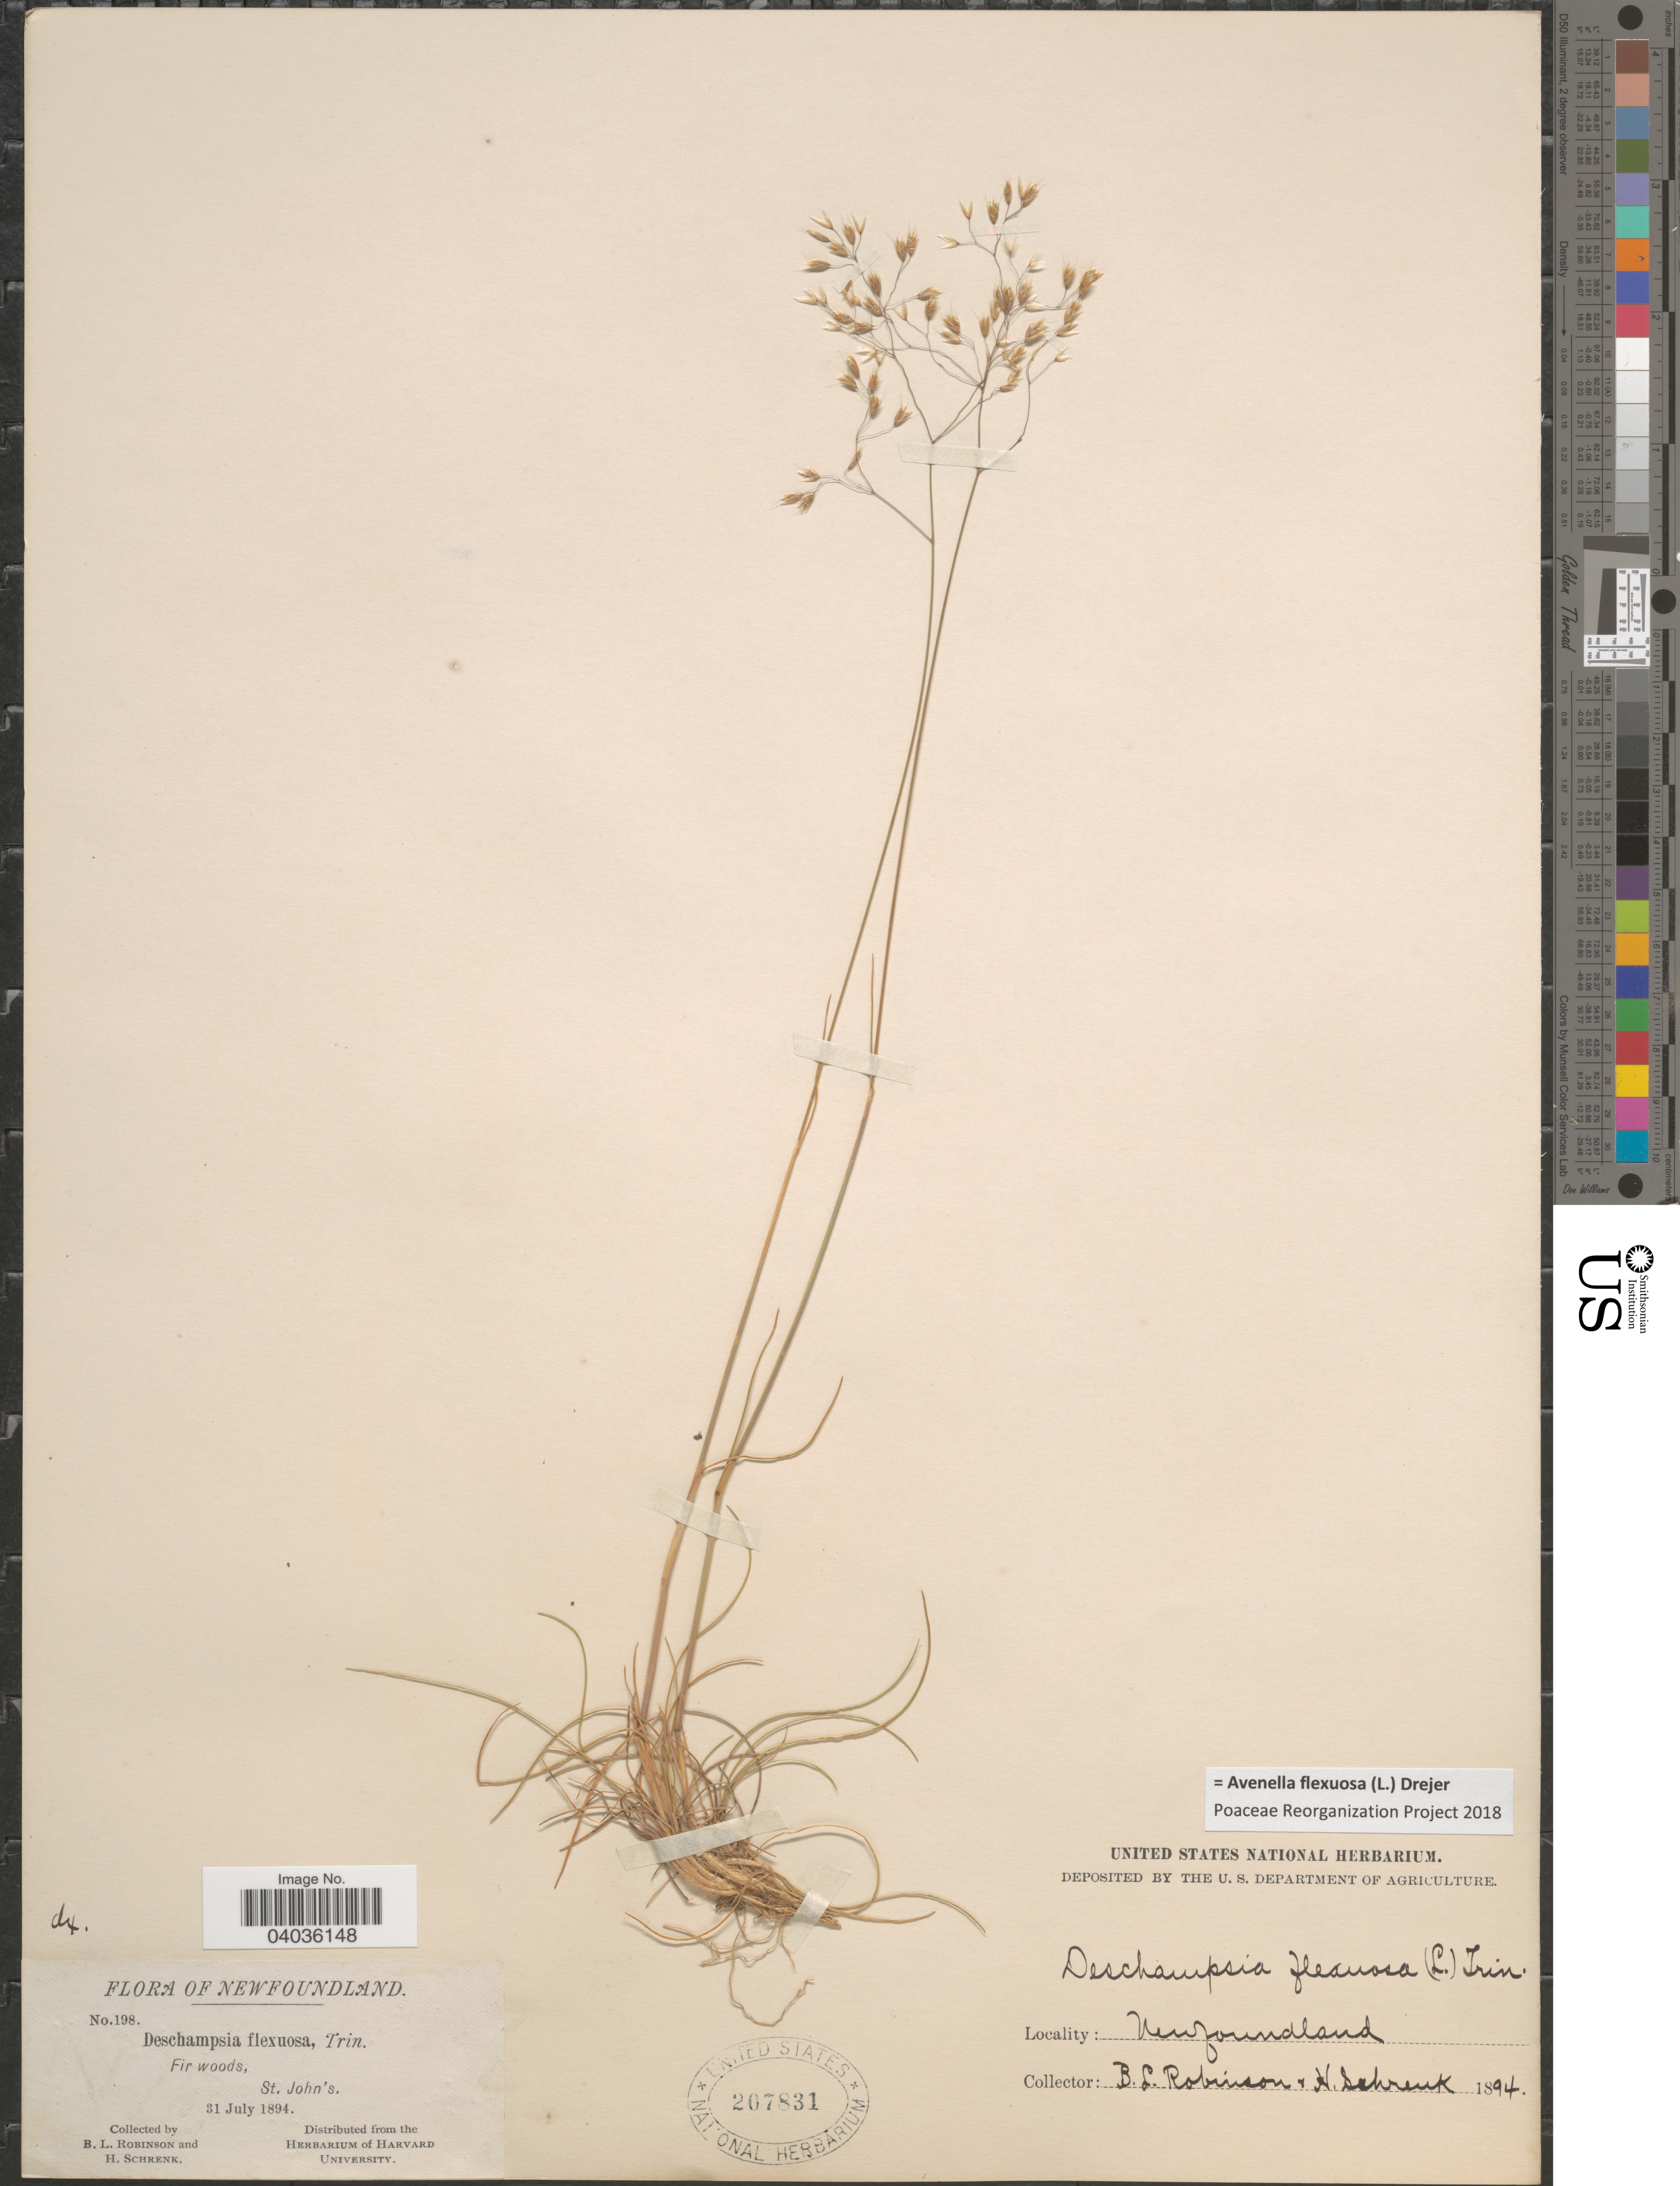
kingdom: Plantae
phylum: Tracheophyta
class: Liliopsida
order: Poales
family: Poaceae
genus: Avenella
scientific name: Avenella flexuosa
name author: (L.) Drejer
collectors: B. L. Robinson & H. Schrenk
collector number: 198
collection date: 1894-07-31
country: Canada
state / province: Newfoundland and Labrador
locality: Fir woods, St. John's.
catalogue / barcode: US 207831